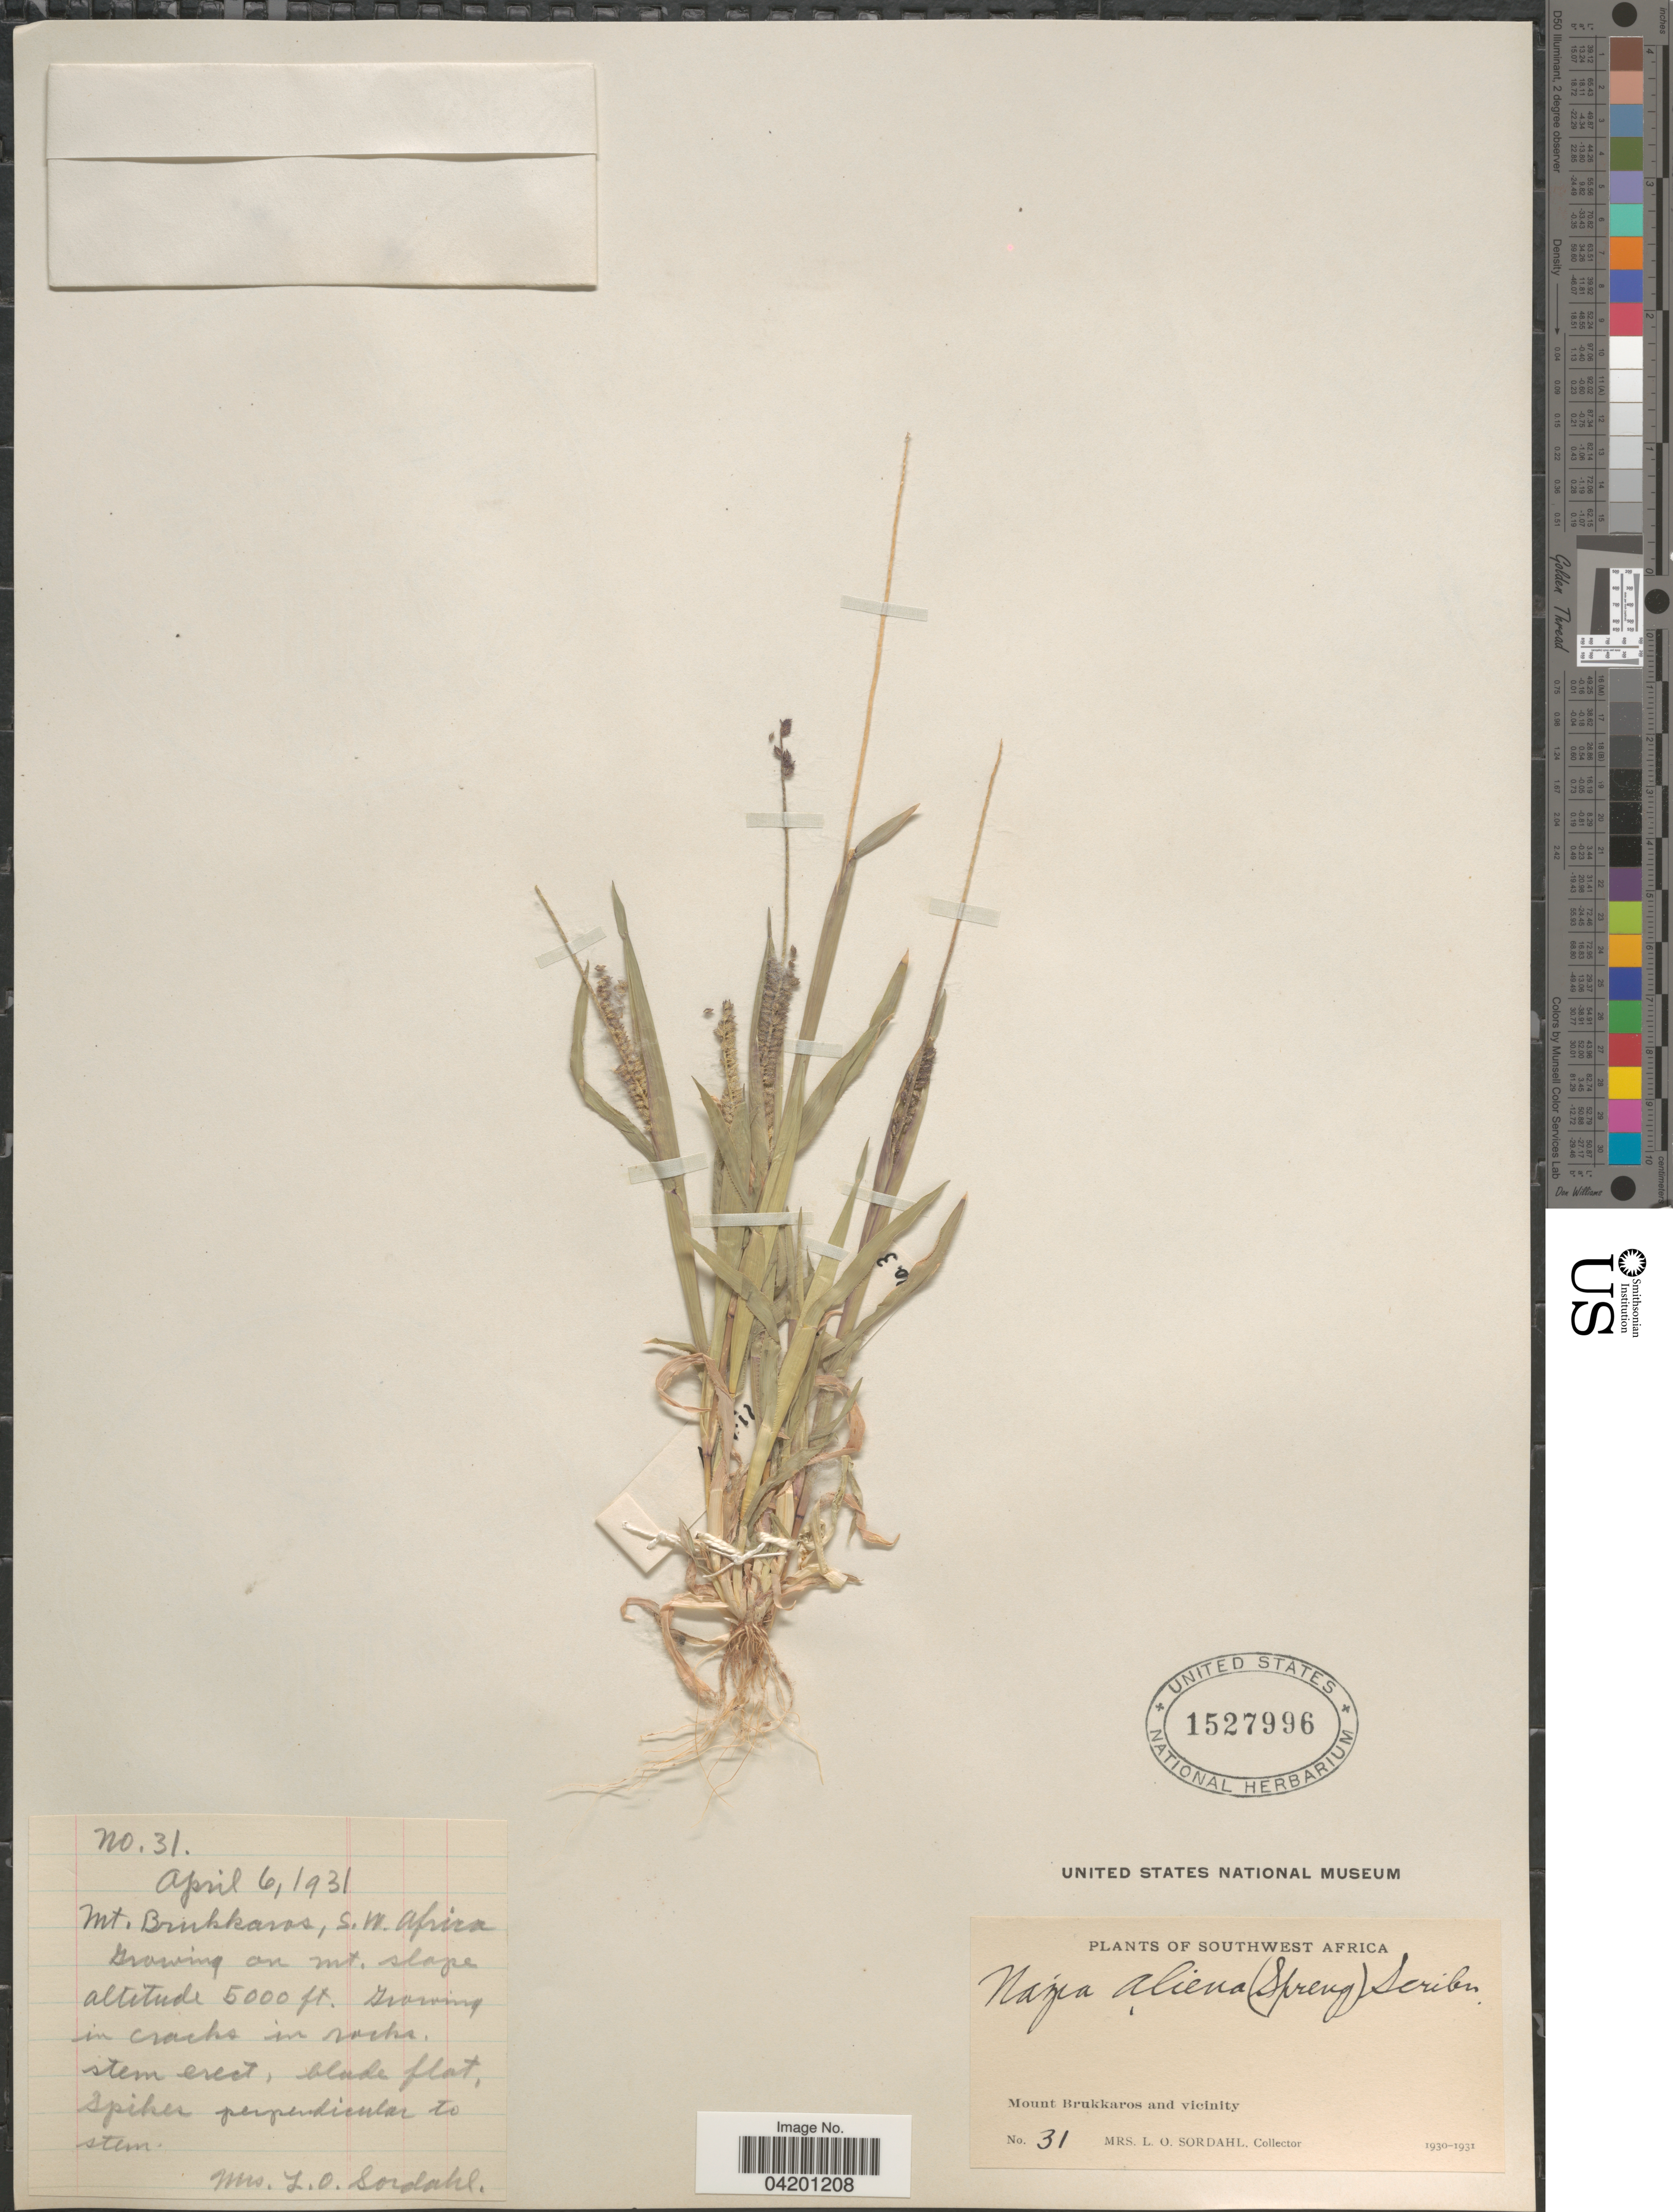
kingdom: Plantae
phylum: Tracheophyta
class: Liliopsida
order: Poales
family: Poaceae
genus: Tragus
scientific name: Tragus berteronianus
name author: Schult.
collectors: L. Sordahl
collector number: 31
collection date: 1931-04-06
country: Namibia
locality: Southwest Africa. Mount Brukkaros and vicinity.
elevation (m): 1524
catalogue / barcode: US 1527996